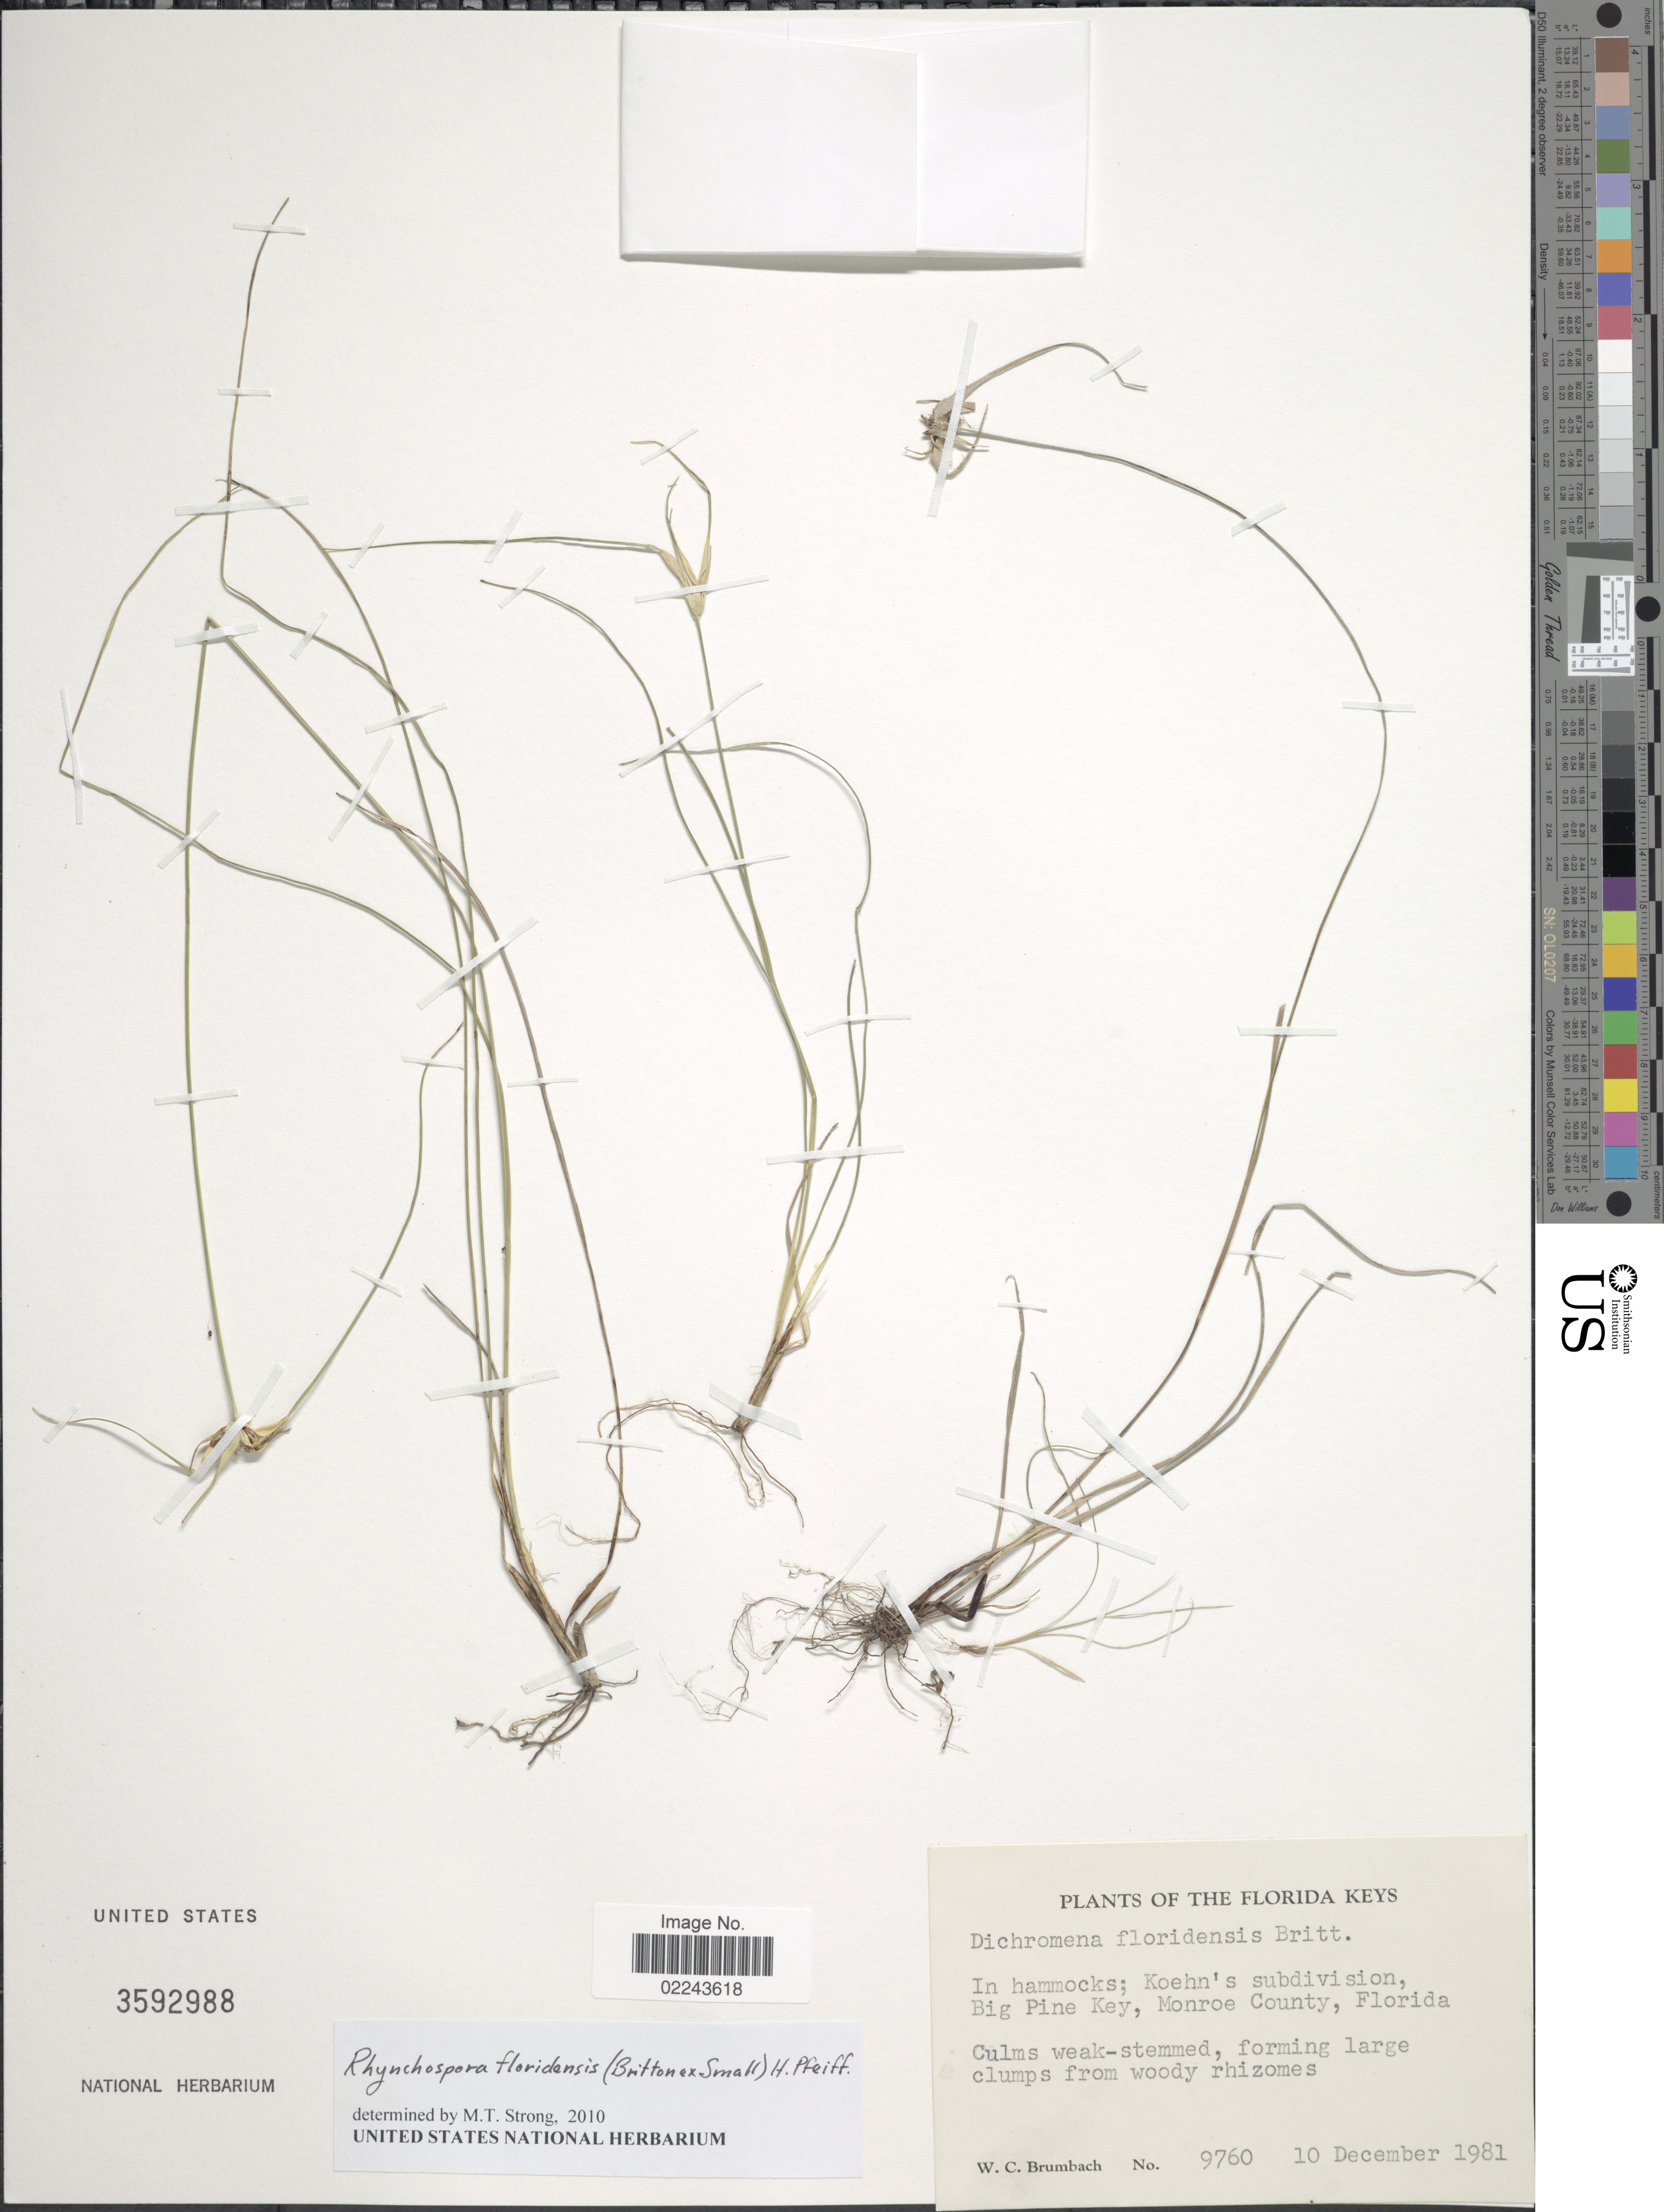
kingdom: Plantae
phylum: Tracheophyta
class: Liliopsida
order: Poales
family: Cyperaceae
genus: Rhynchospora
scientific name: Rhynchospora floridensis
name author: (Britton ex Small) H. Pfeiff.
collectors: W. C. Brumbach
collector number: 9760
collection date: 1981-12-10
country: United States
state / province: Florida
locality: The Florida Keys, Koehn's subdivision, Big Pine Key,. Monroe County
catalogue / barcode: US 3592988